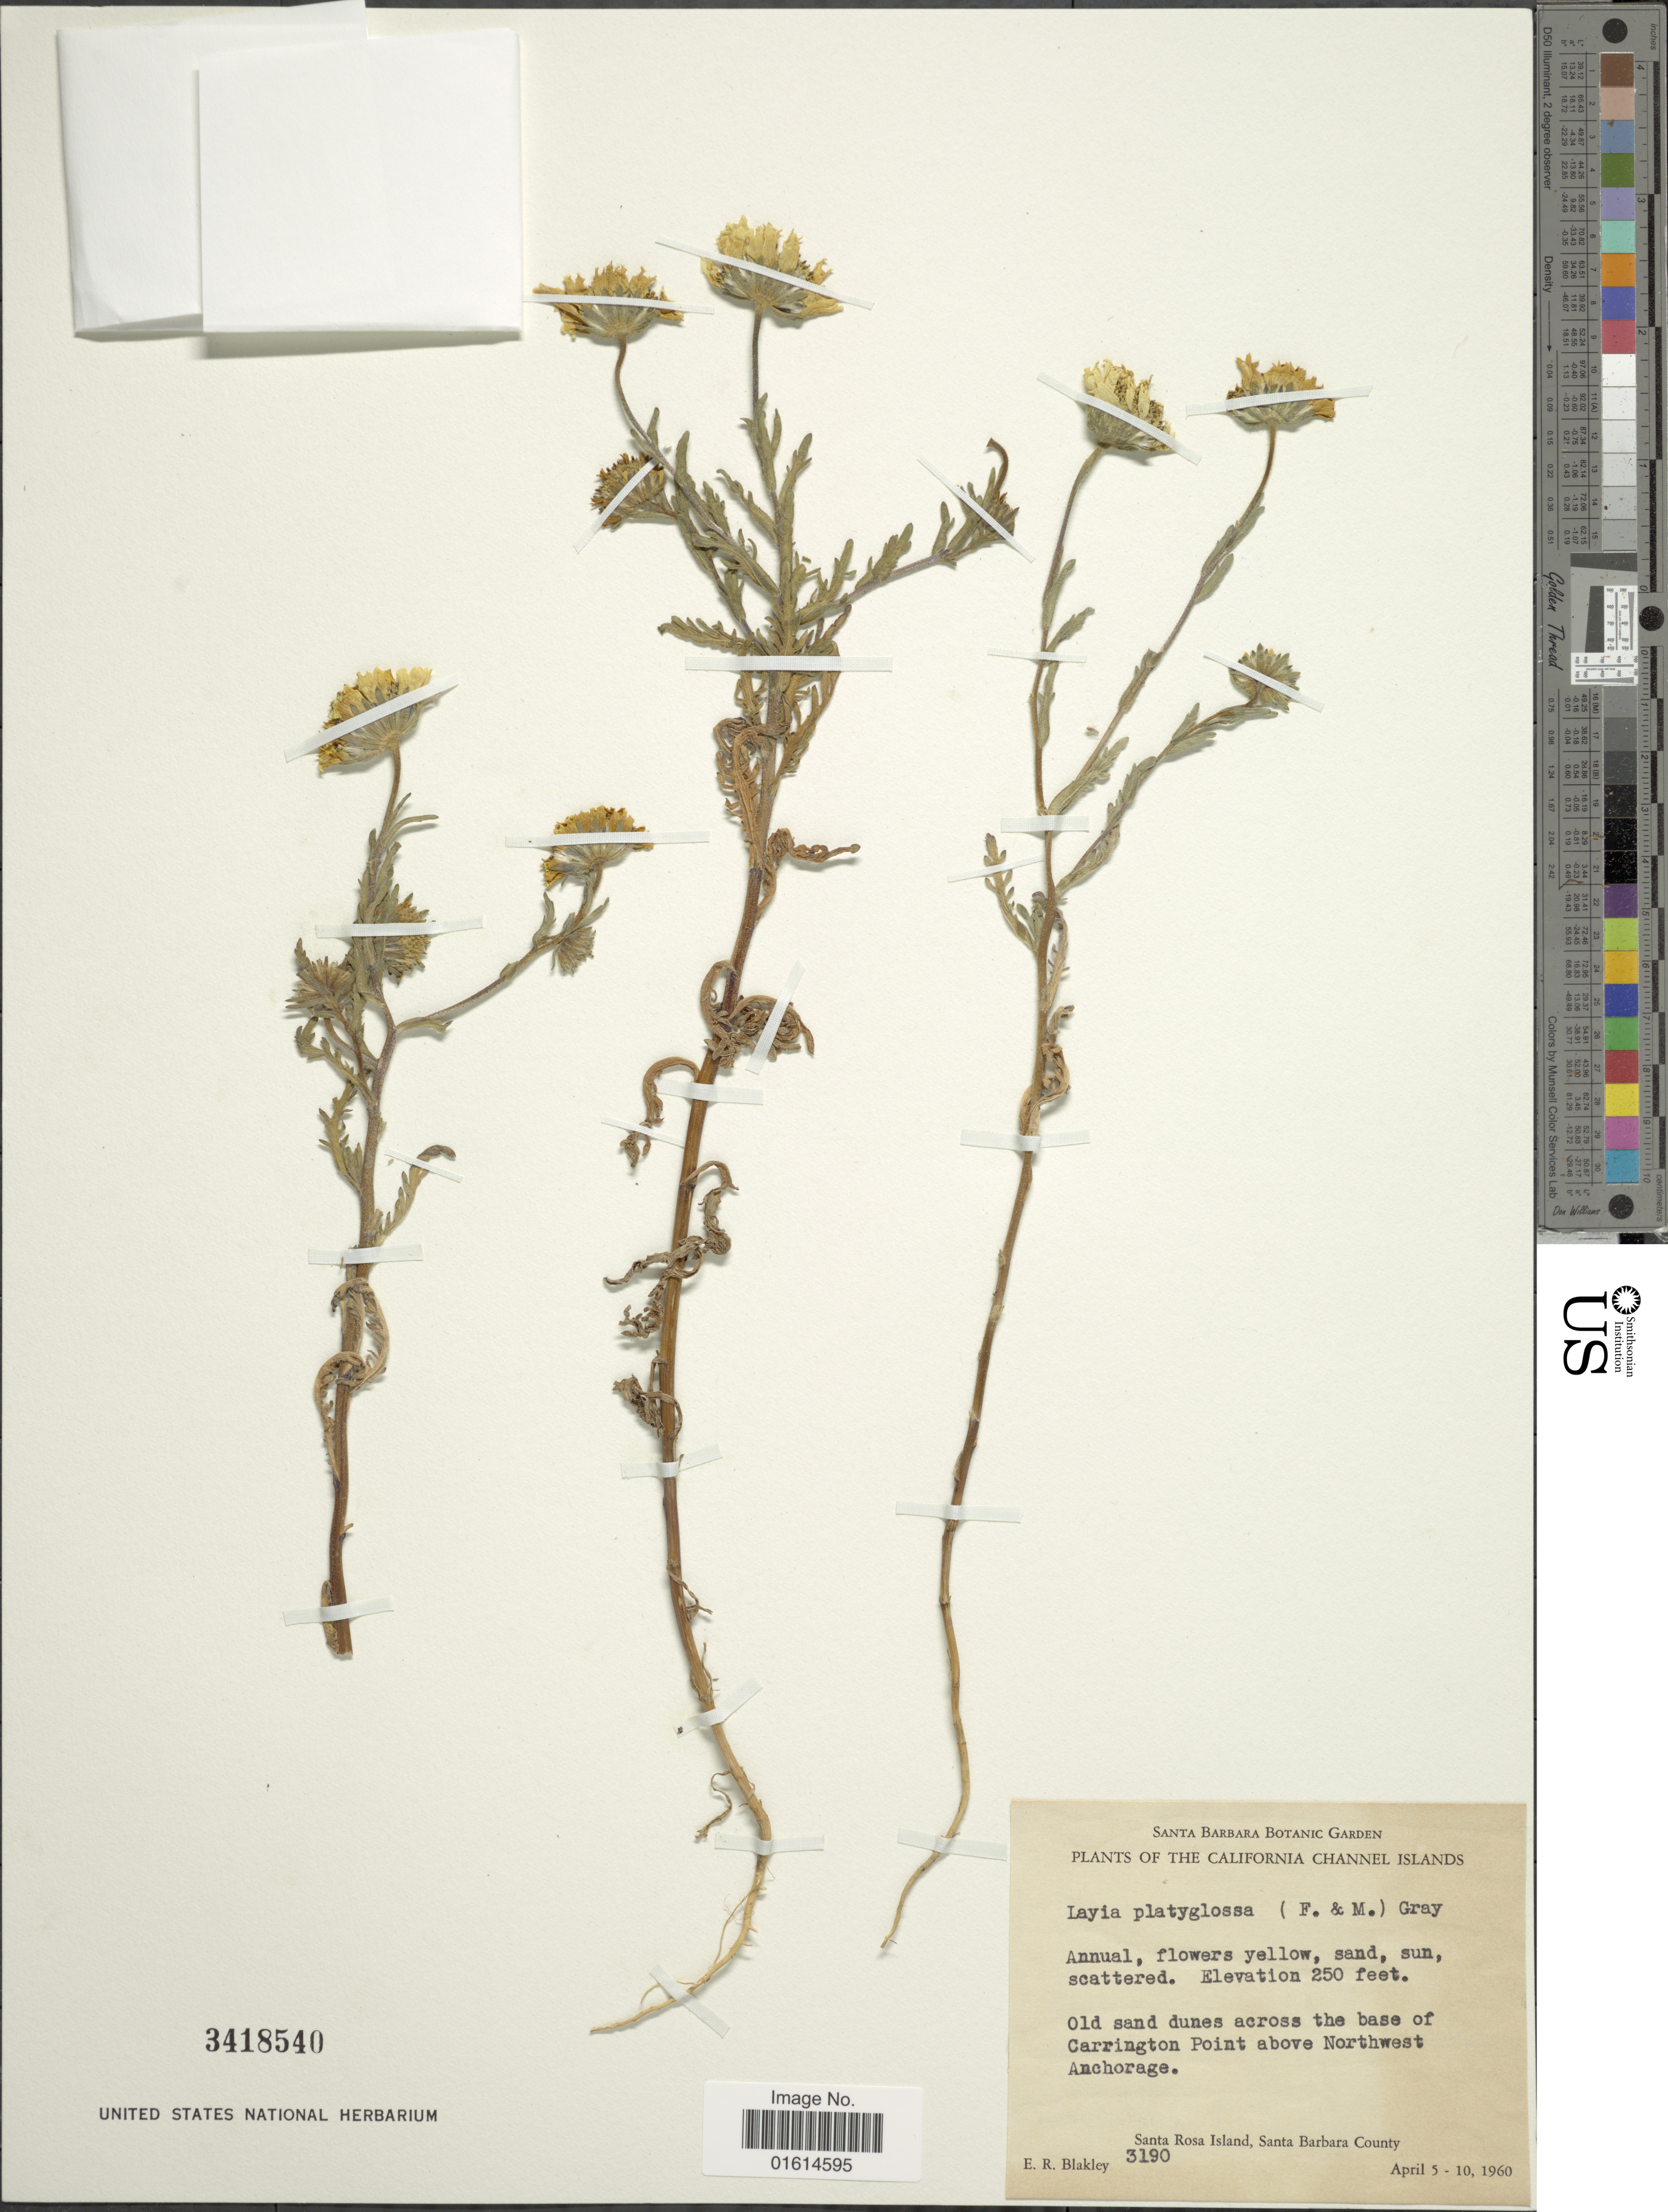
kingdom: Plantae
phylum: Tracheophyta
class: Magnoliopsida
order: Asterales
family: Asteraceae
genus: Layia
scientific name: Layia platyglossa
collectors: E. R. Blakley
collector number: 3190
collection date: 1960-04-05/1960-04-10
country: United States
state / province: California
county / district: Santa Barbara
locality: California Channel Islands, base of Carrington Point above Northwest Anchorage, Santa Rosa Island, Santa Barbara County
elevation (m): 76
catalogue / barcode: US 3418540